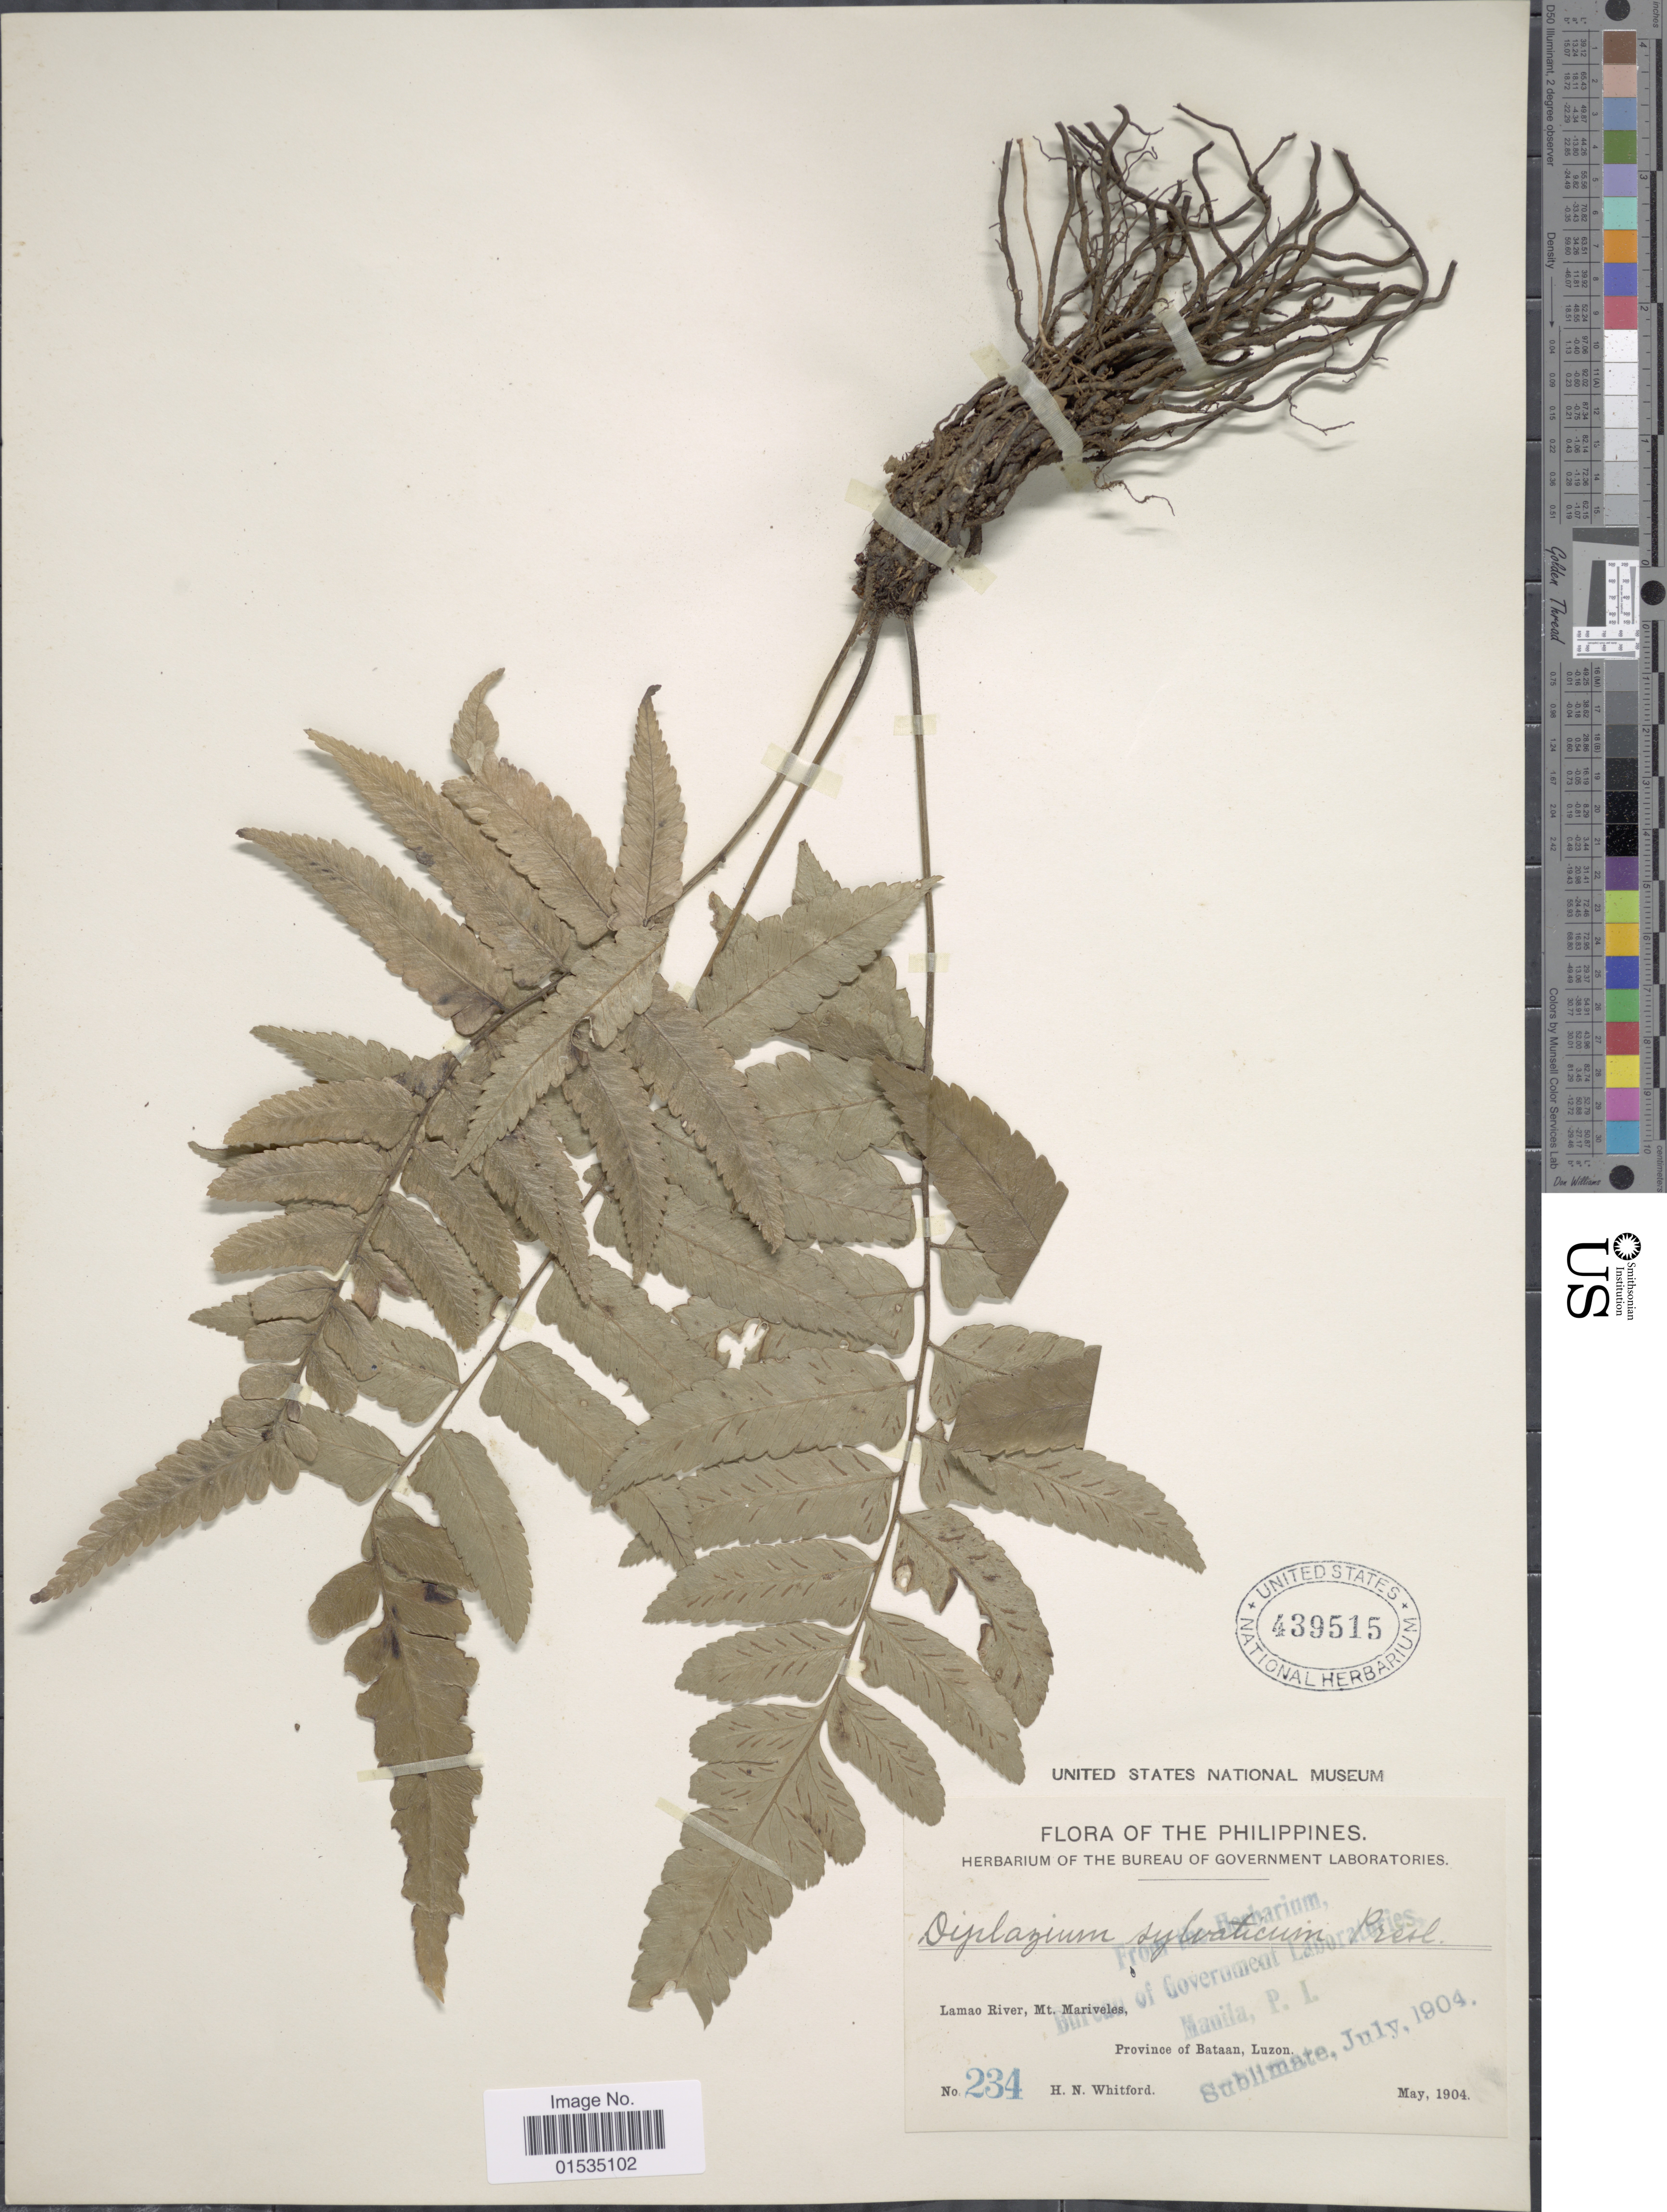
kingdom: Plantae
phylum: Tracheophyta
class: Polypodiopsida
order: Polypodiales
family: Athyriaceae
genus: Diplazium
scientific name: Diplazium petiolare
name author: C. Presl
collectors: H. N. Whitford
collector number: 234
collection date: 1904-05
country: Philippines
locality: Lamao River, Mt. Mariveles, Province of Bataan, Luzon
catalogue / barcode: US 439515